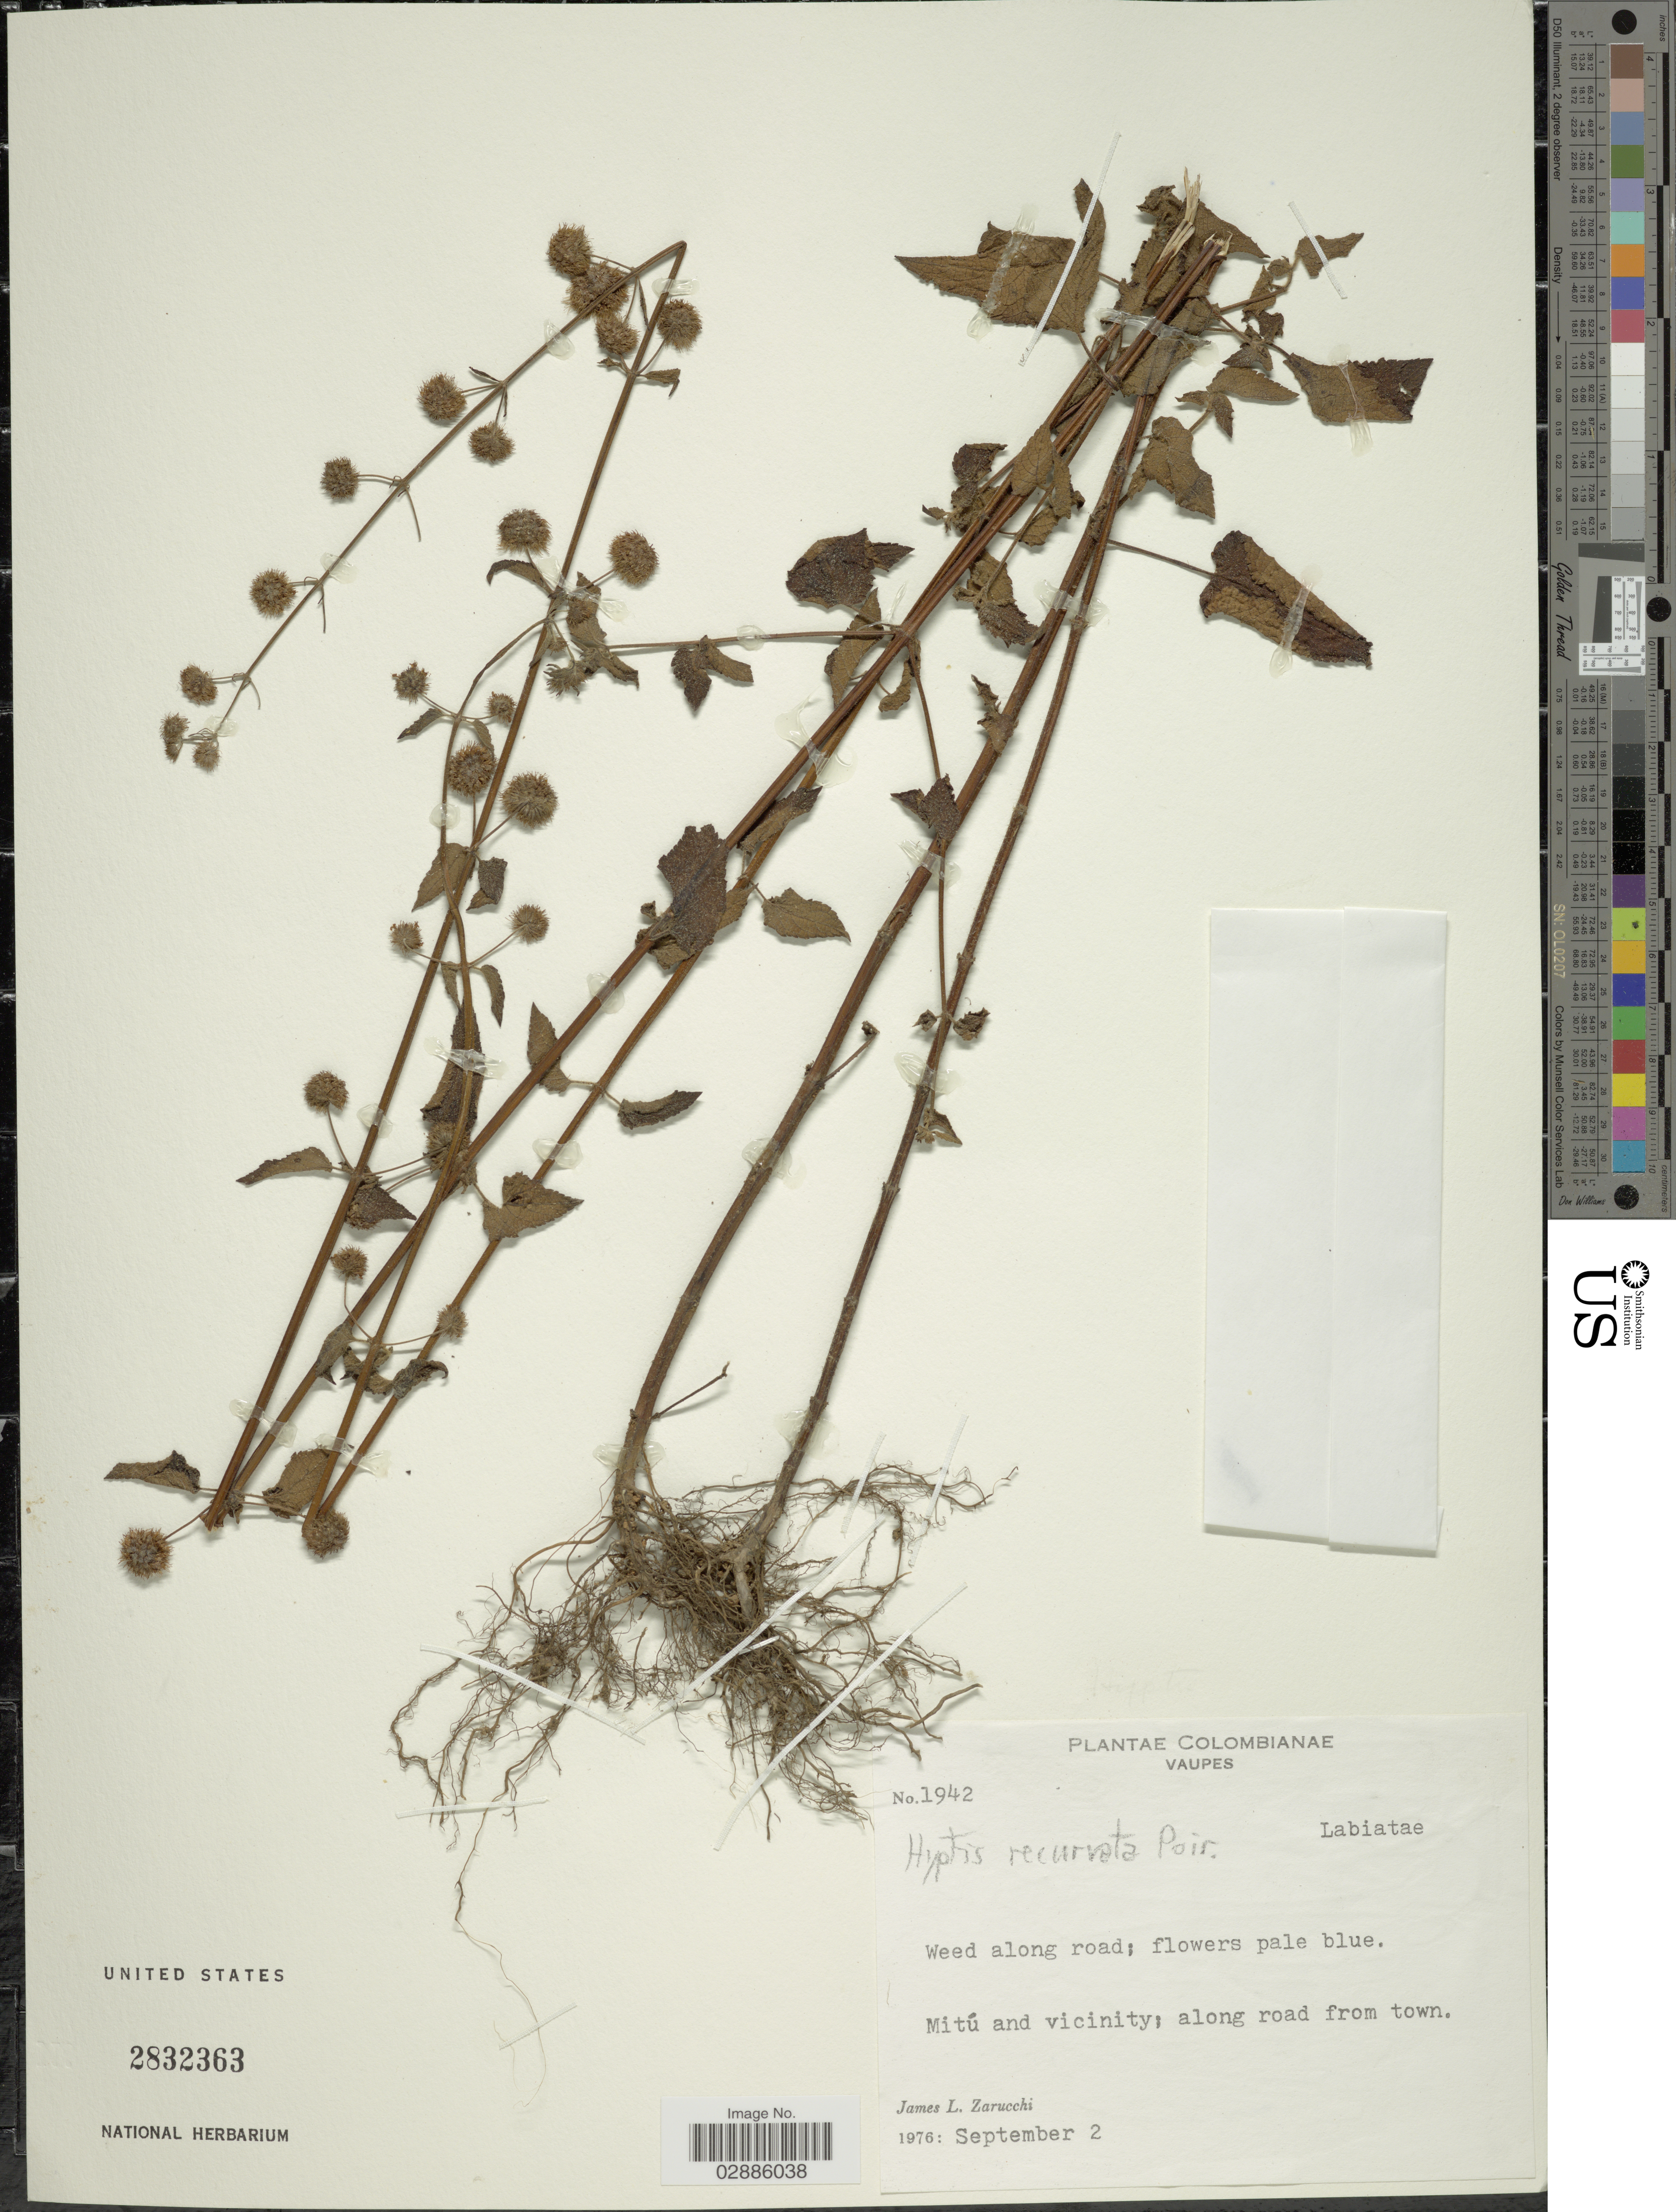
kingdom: Plantae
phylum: Tracheophyta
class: Magnoliopsida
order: Lamiales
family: Lamiaceae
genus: Hyptis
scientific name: Hyptis recurvata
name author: Poit.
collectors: J. L. Zarucchi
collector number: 1942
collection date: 1976-09-02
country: Colombia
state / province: Vaupés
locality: Mitú and vicinity.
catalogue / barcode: US 2832363